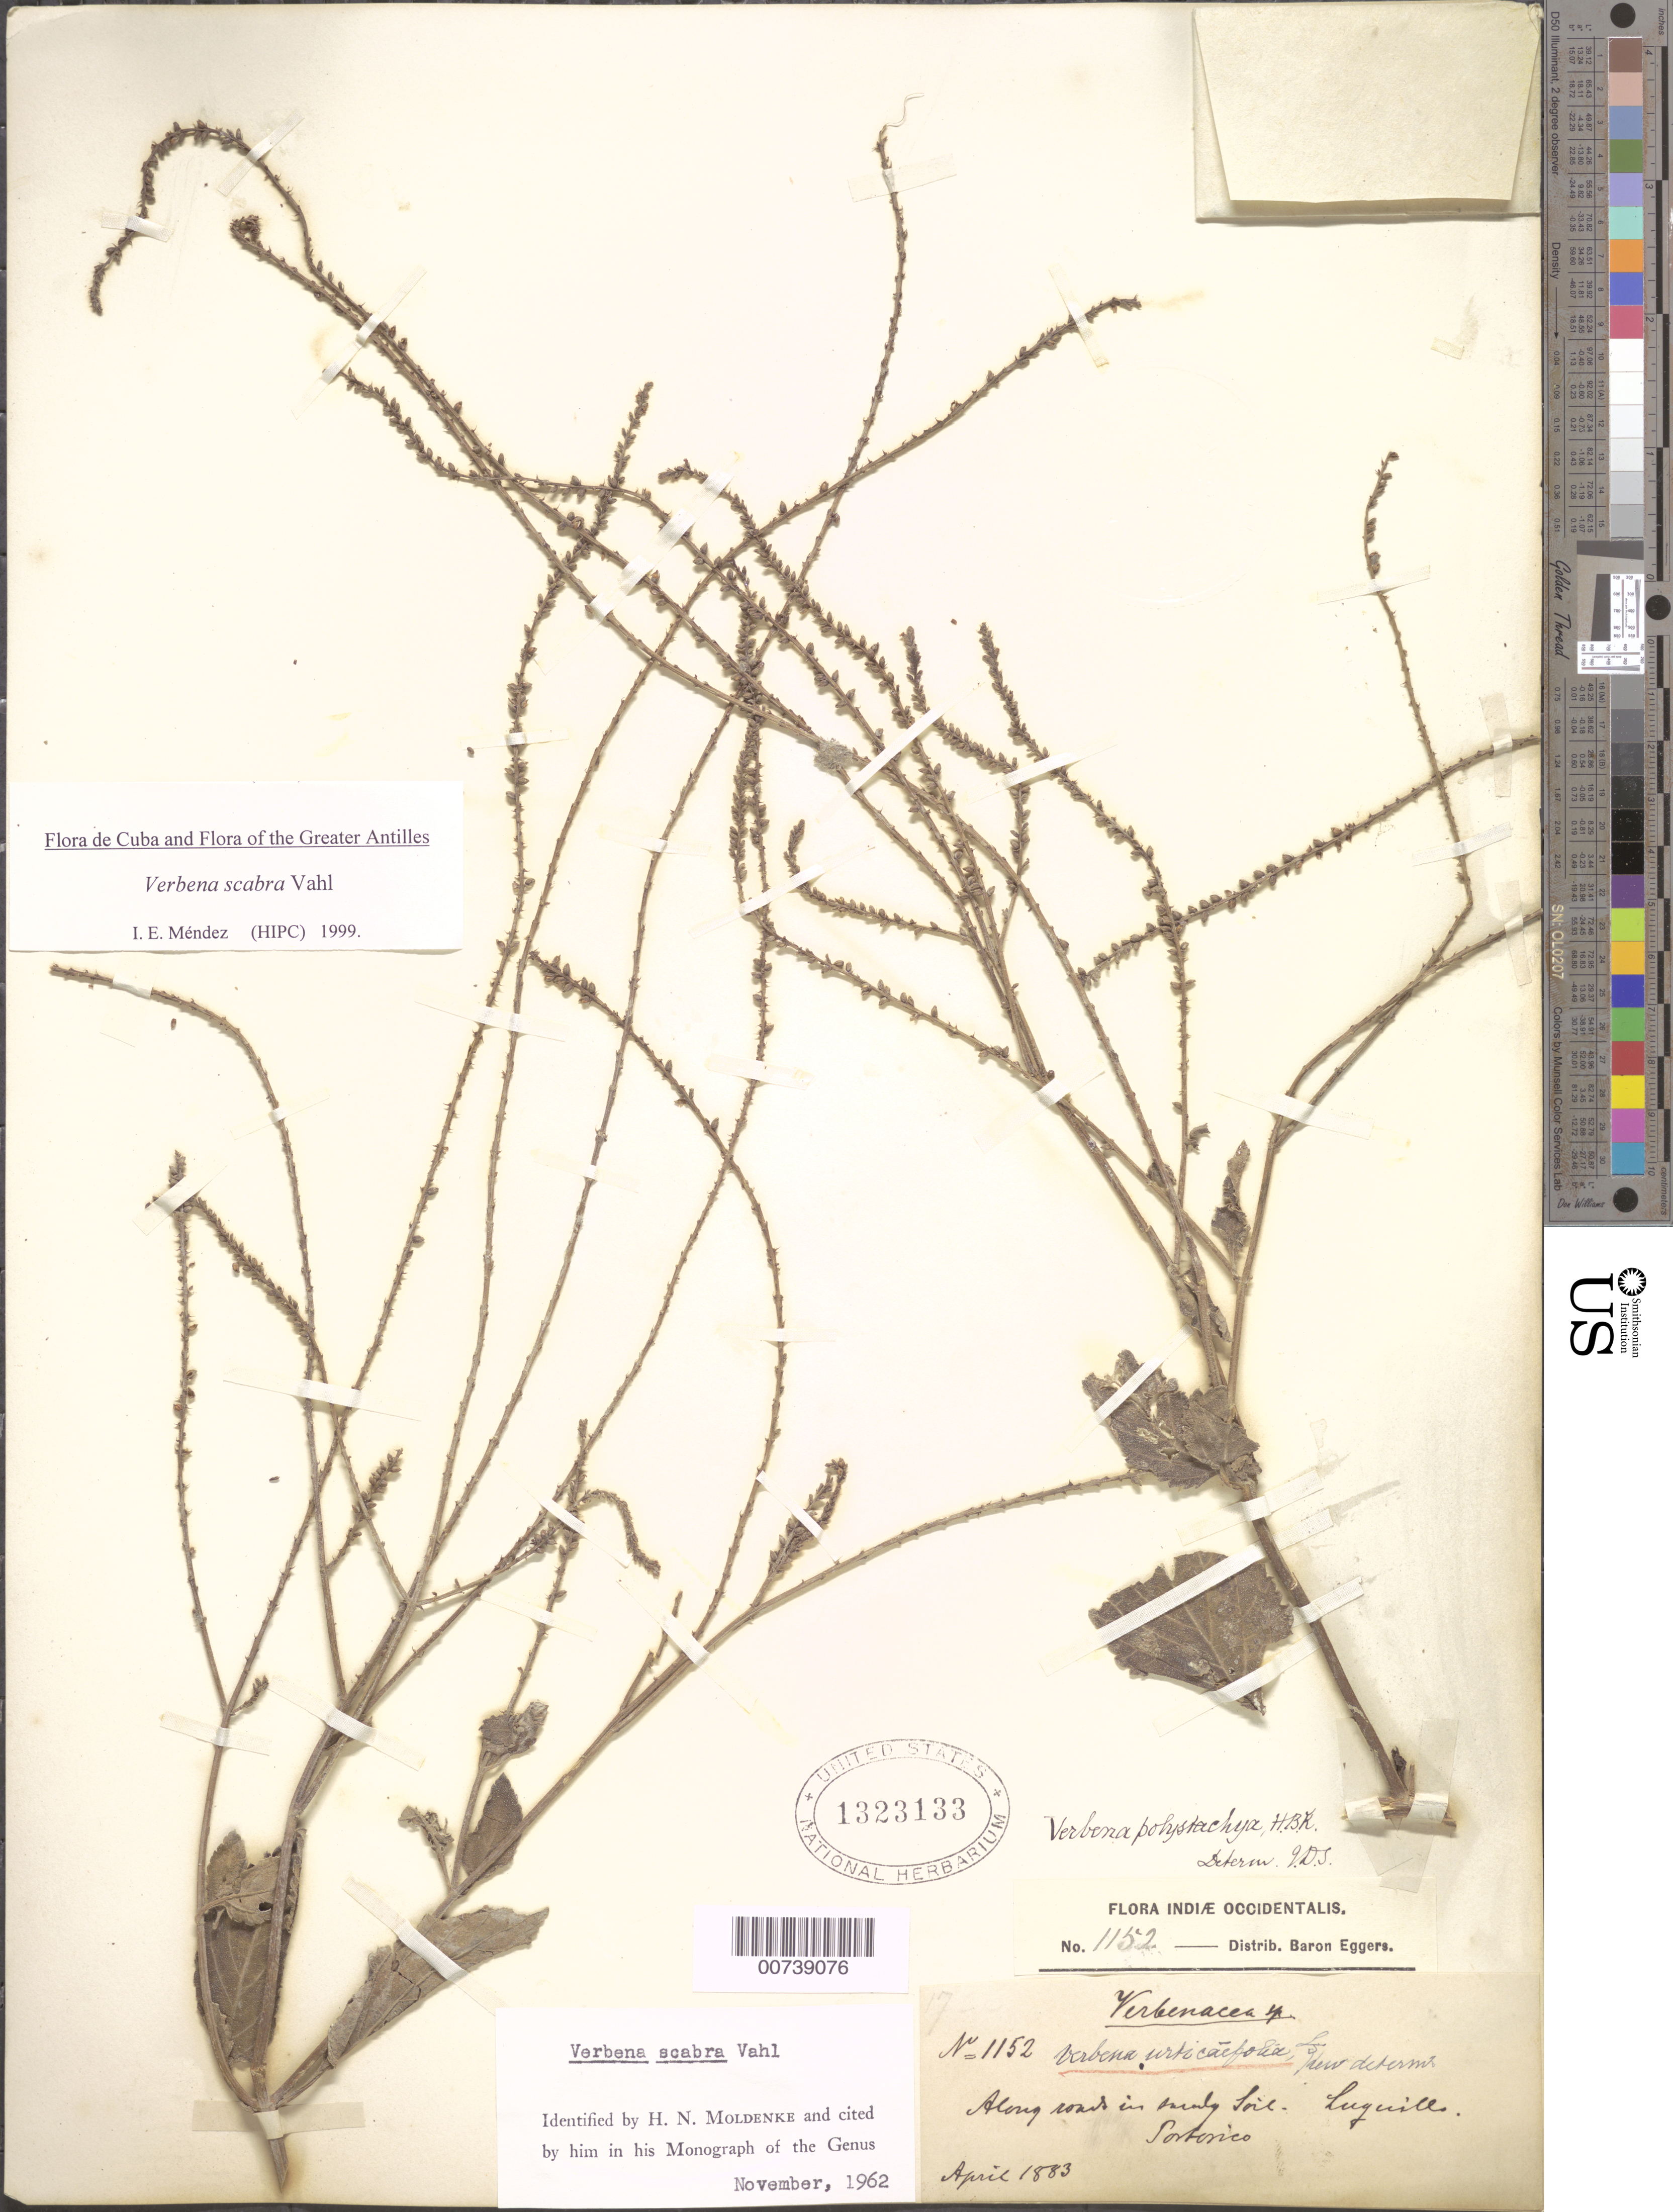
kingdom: Plantae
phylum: Tracheophyta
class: Magnoliopsida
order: Lamiales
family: Verbenaceae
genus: Verbena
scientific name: Verbena scabra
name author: Vahl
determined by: Méndez, Isidro E., (HIPC)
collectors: H. F. A. von Eggers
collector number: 1152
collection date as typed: Apr 1883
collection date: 1883-04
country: Puerto Rico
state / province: Luquillo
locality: Luquillo. Along road in sandy soil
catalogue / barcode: US 1323133